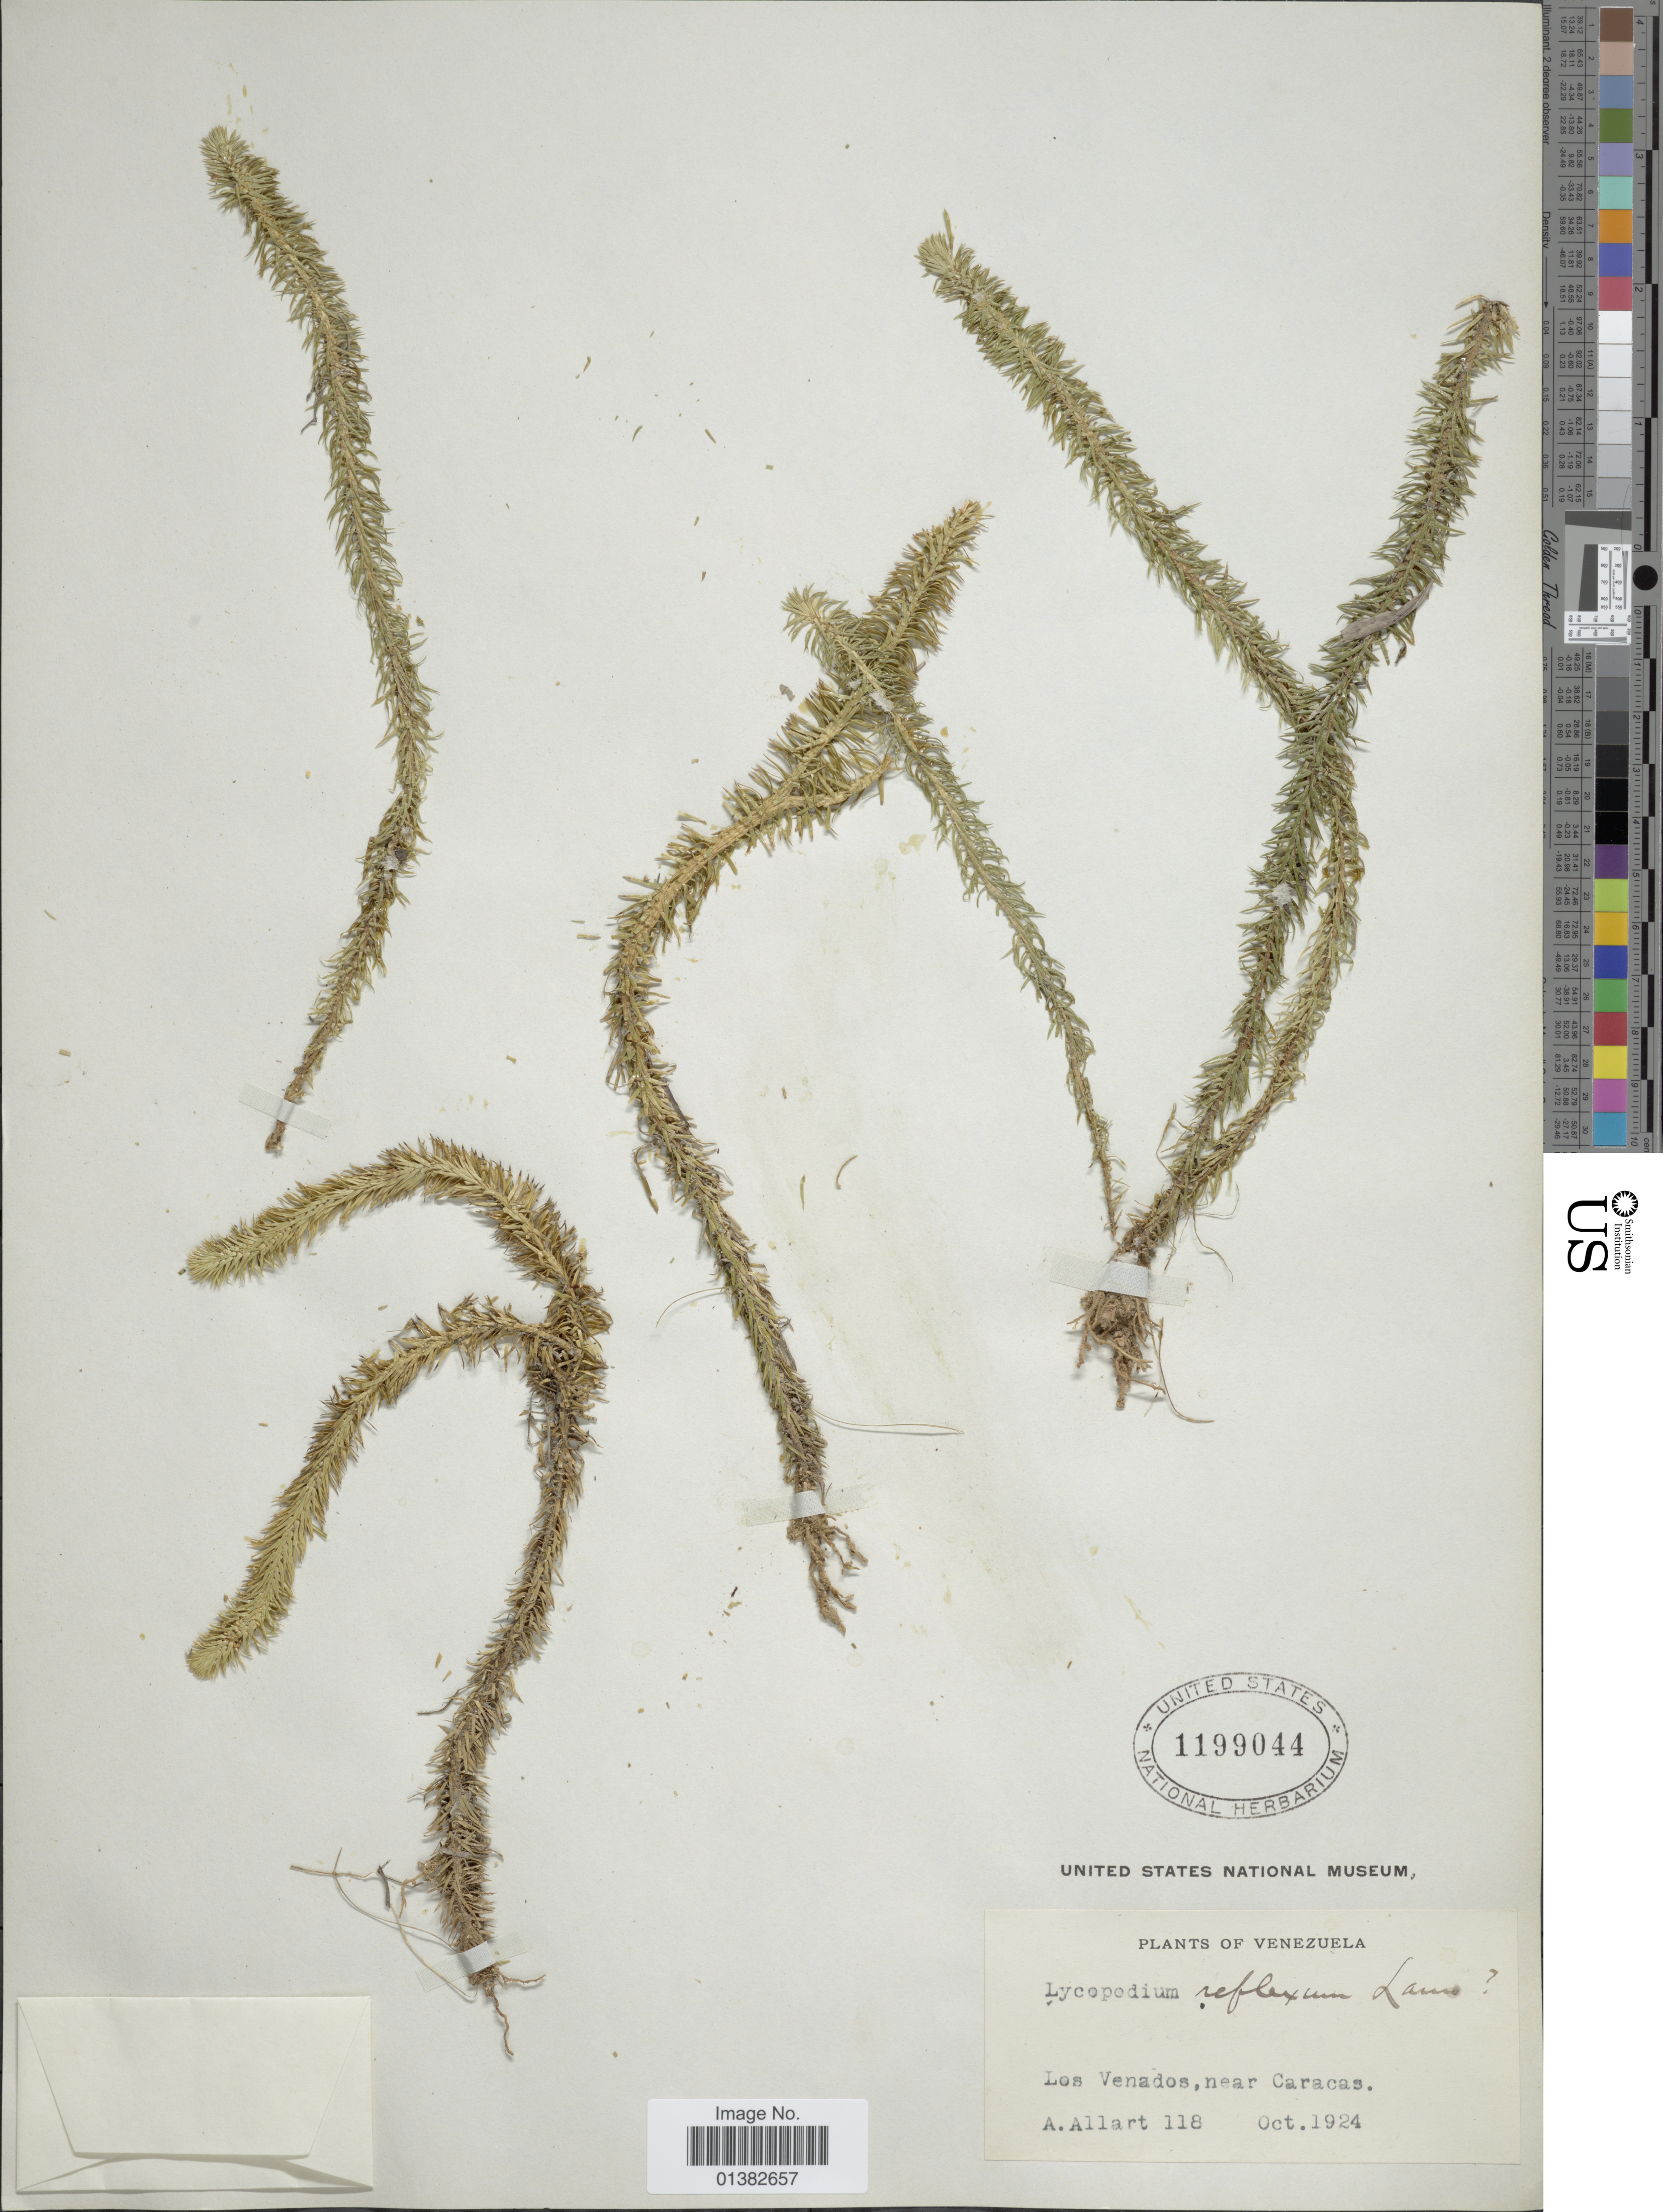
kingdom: Plantae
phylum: Tracheophyta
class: Lycopodiopsida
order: Lycopodiales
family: Lycopodiaceae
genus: Phlegmariurus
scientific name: Phlegmariurus reflexus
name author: (Lam.) B. Øllg.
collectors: A. Allart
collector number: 118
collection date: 1924-10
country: Venezuela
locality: Los Venados, near Caracas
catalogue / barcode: US 1199044